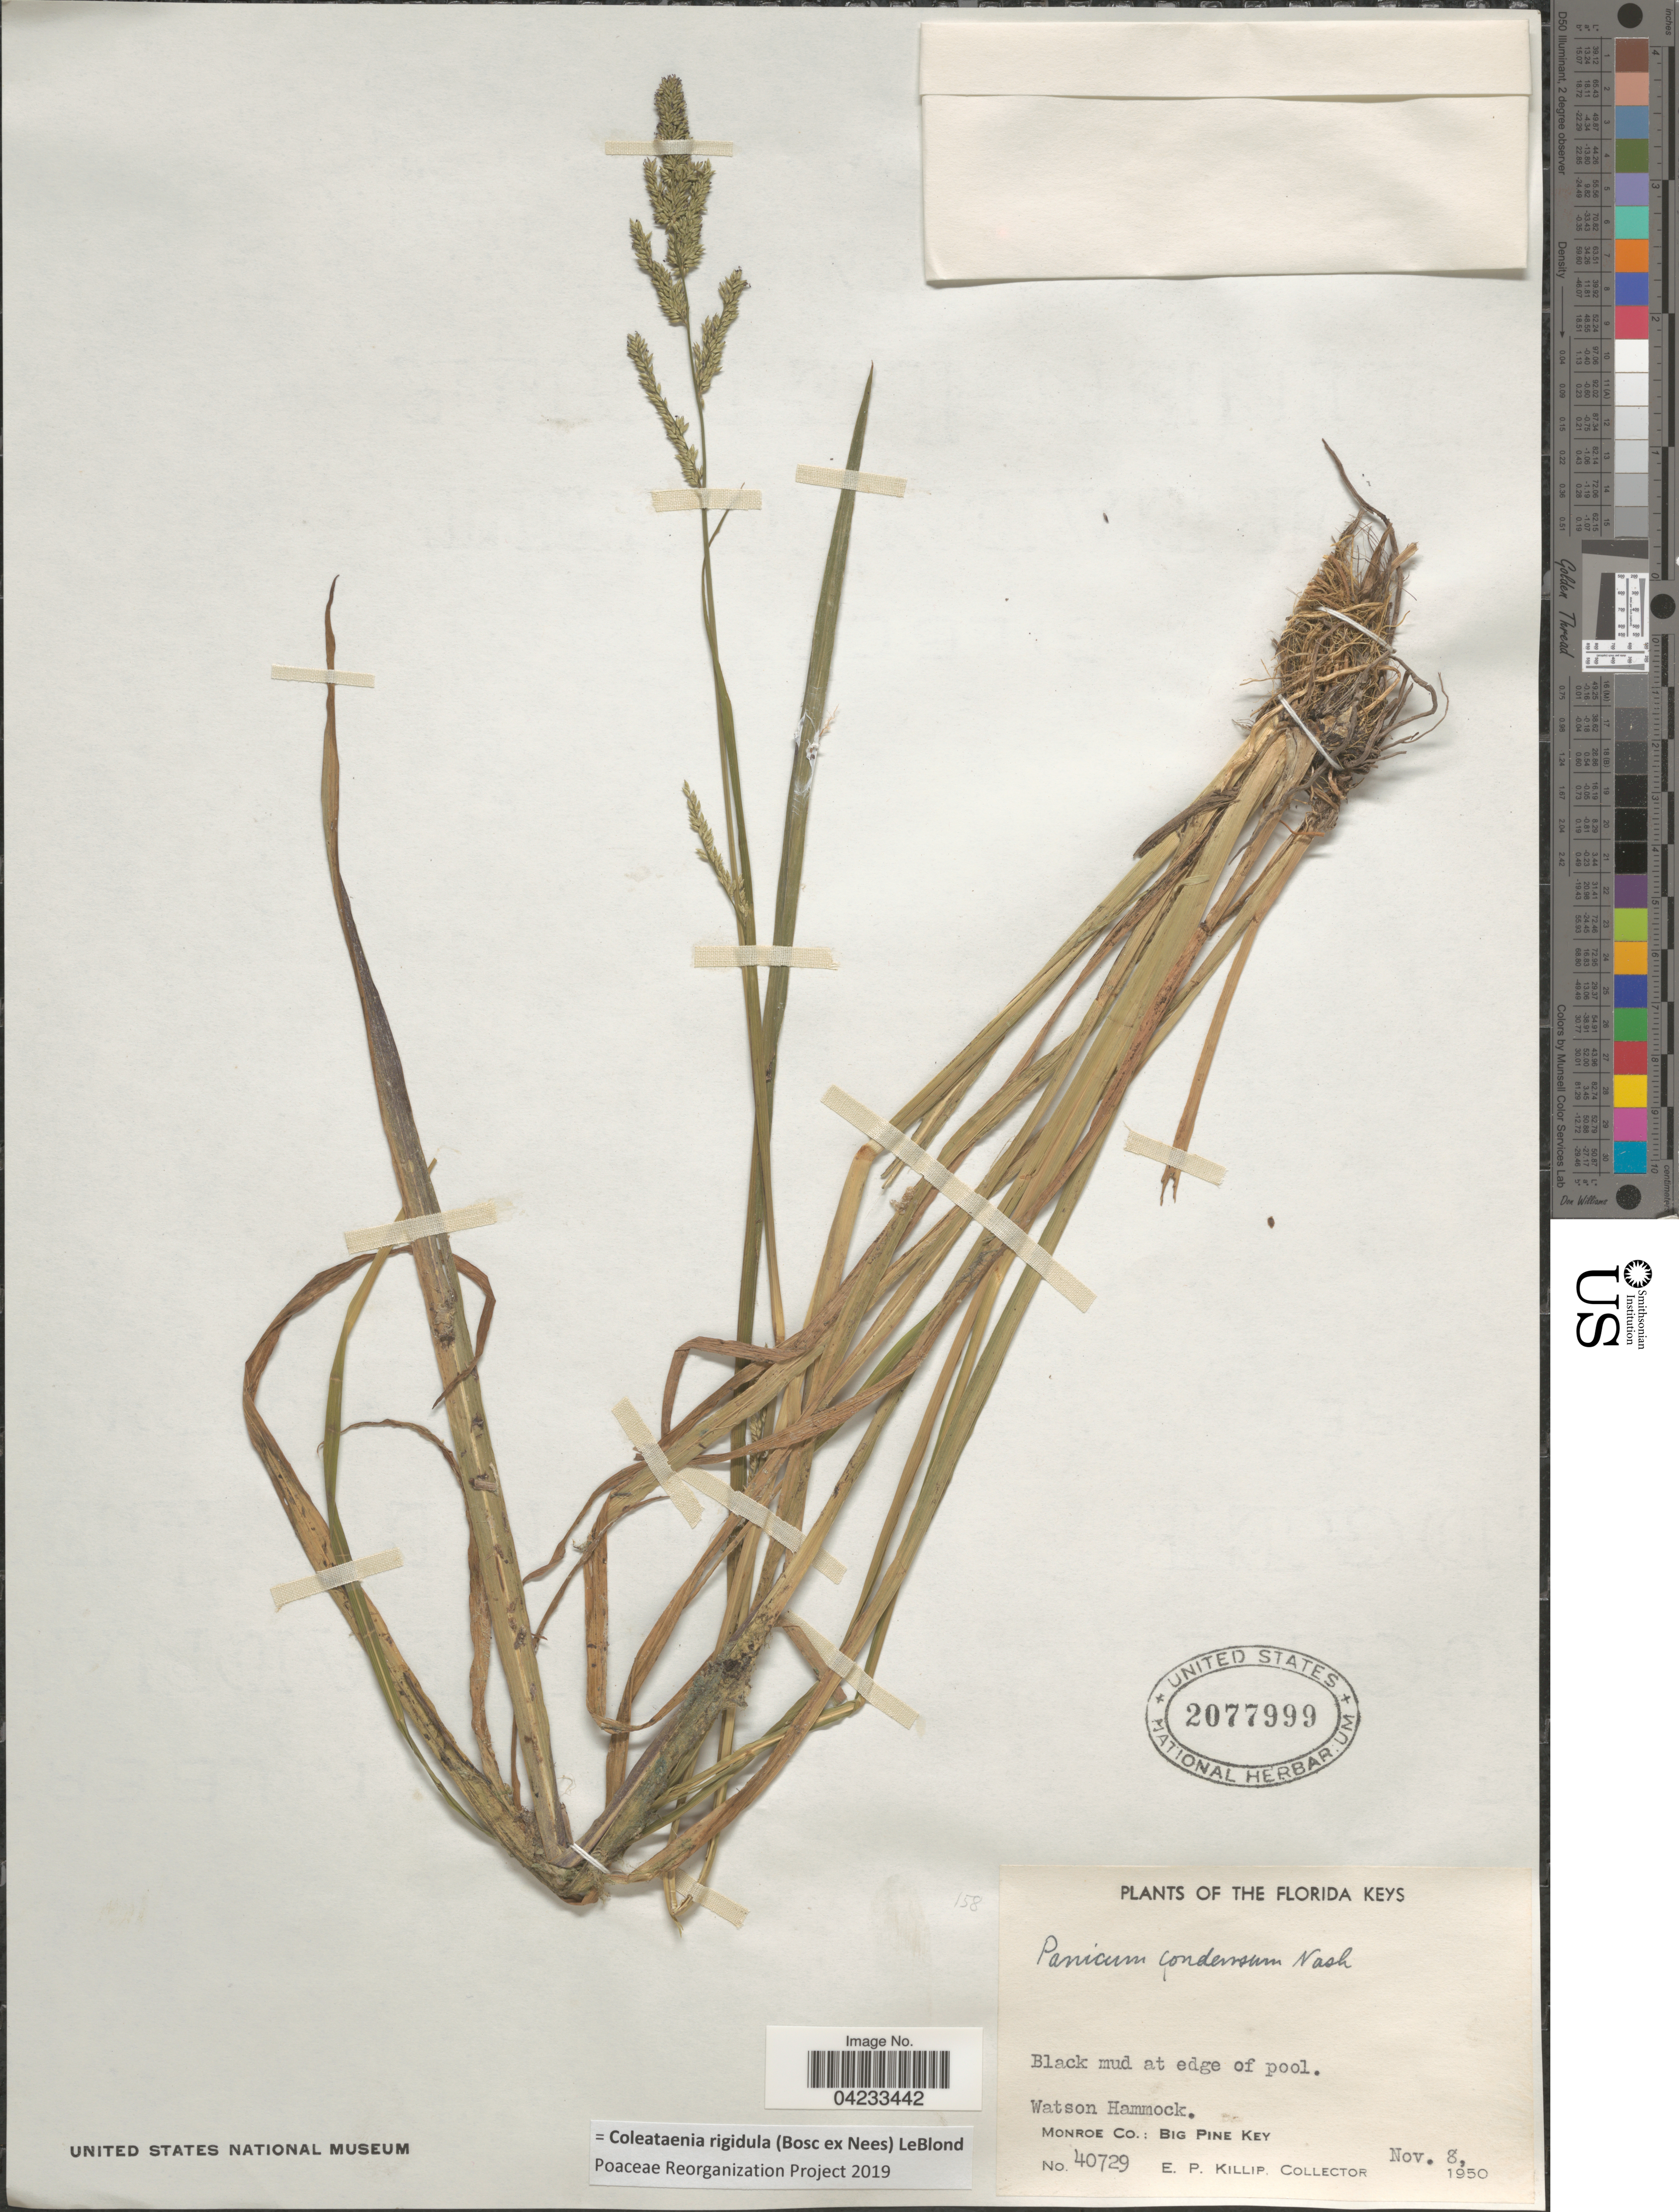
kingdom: Plantae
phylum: Tracheophyta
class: Liliopsida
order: Poales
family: Poaceae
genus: Coleataenia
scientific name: Coleataenia rigidula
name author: (Bosc ex Nees) LeBlond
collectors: E. P. Killip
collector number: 40729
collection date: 1950-11-08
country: United States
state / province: Florida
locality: The Florida Keys. Black mud at edge of pool. Watson Hammock. Monroe Co.: Big Pine Key.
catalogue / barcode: US 2077999